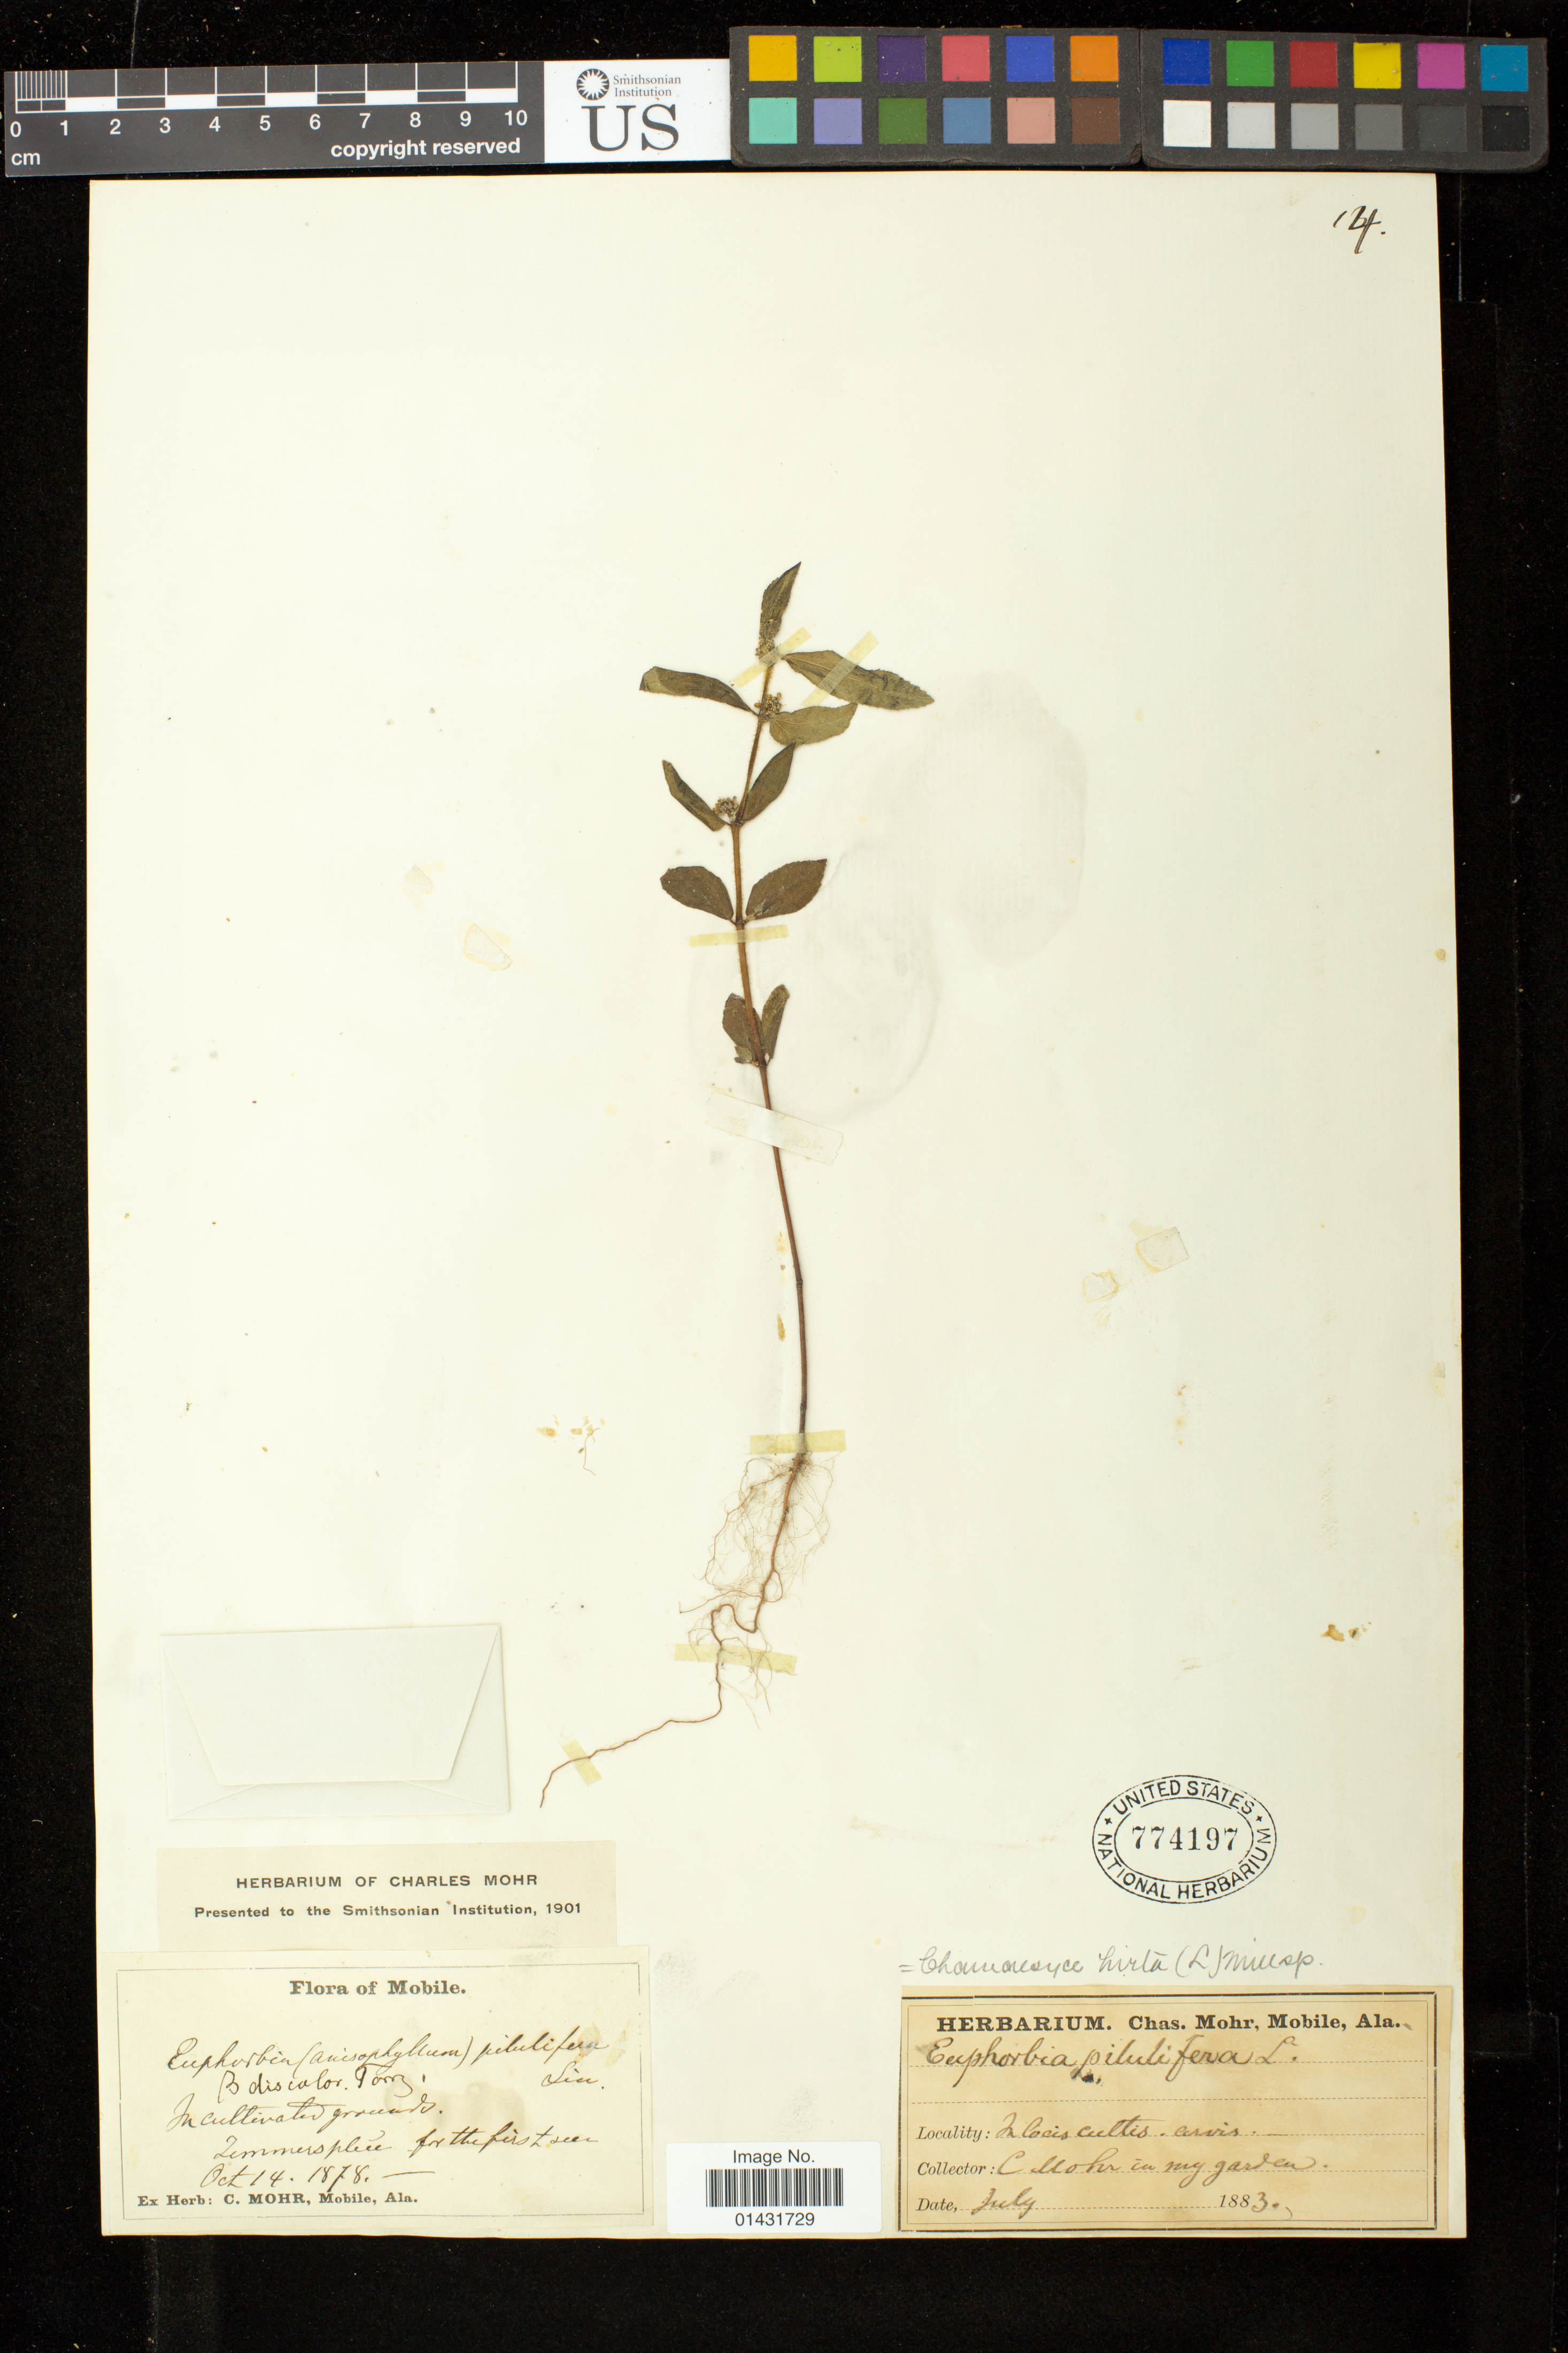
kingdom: Plantae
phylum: Tracheophyta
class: Magnoliopsida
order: Malpighiales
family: Euphorbiaceae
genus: Euphorbia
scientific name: Euphorbia hirta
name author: L.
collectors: C. T. Mohr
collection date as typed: July 1883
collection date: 1883-07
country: United States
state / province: Alabama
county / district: Mobile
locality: In C. Mohr's garden.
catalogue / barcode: US 774197